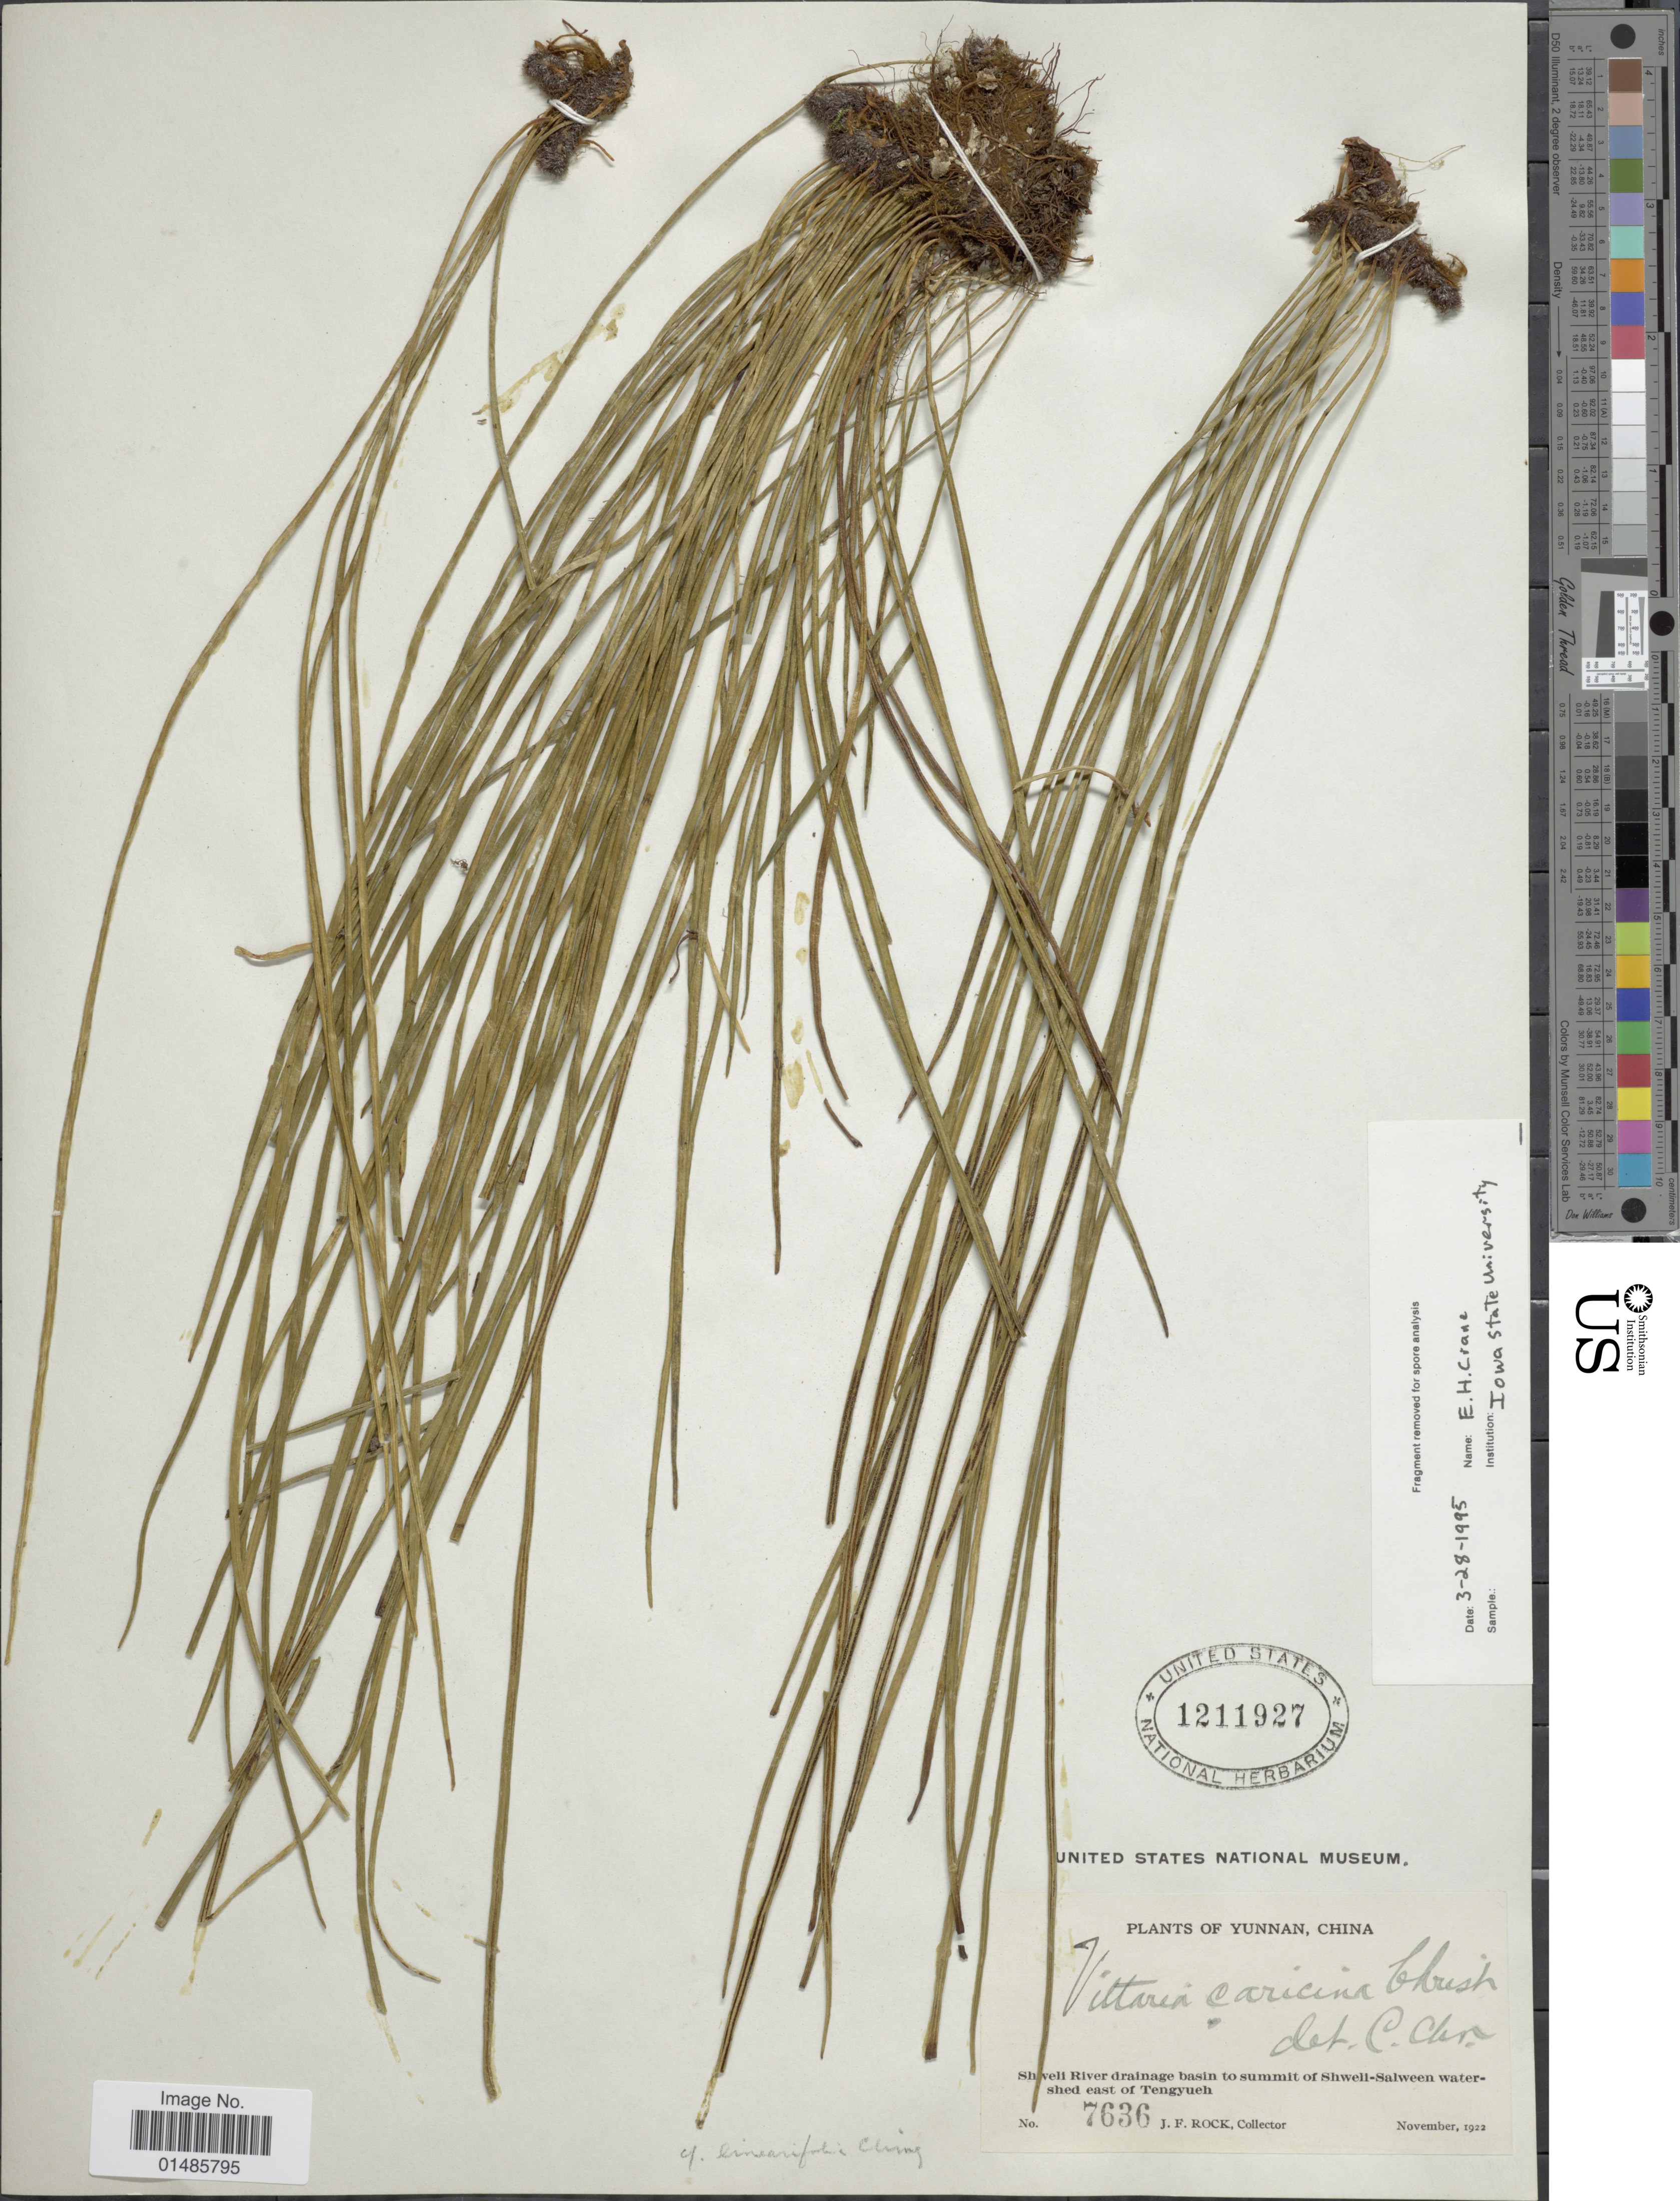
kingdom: Plantae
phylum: Tracheophyta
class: Polypodiopsida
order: Polypodiales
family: Pteridaceae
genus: Haplopteris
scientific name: Haplopteris linearifolia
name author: (Ching) X.C. Zhang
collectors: J. Rock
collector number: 7636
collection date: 1922-11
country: China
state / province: Yunnan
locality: Shweli River drainage basin to summit of Shweli-Salween watershed east of Tengyueh.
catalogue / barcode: US 1211927